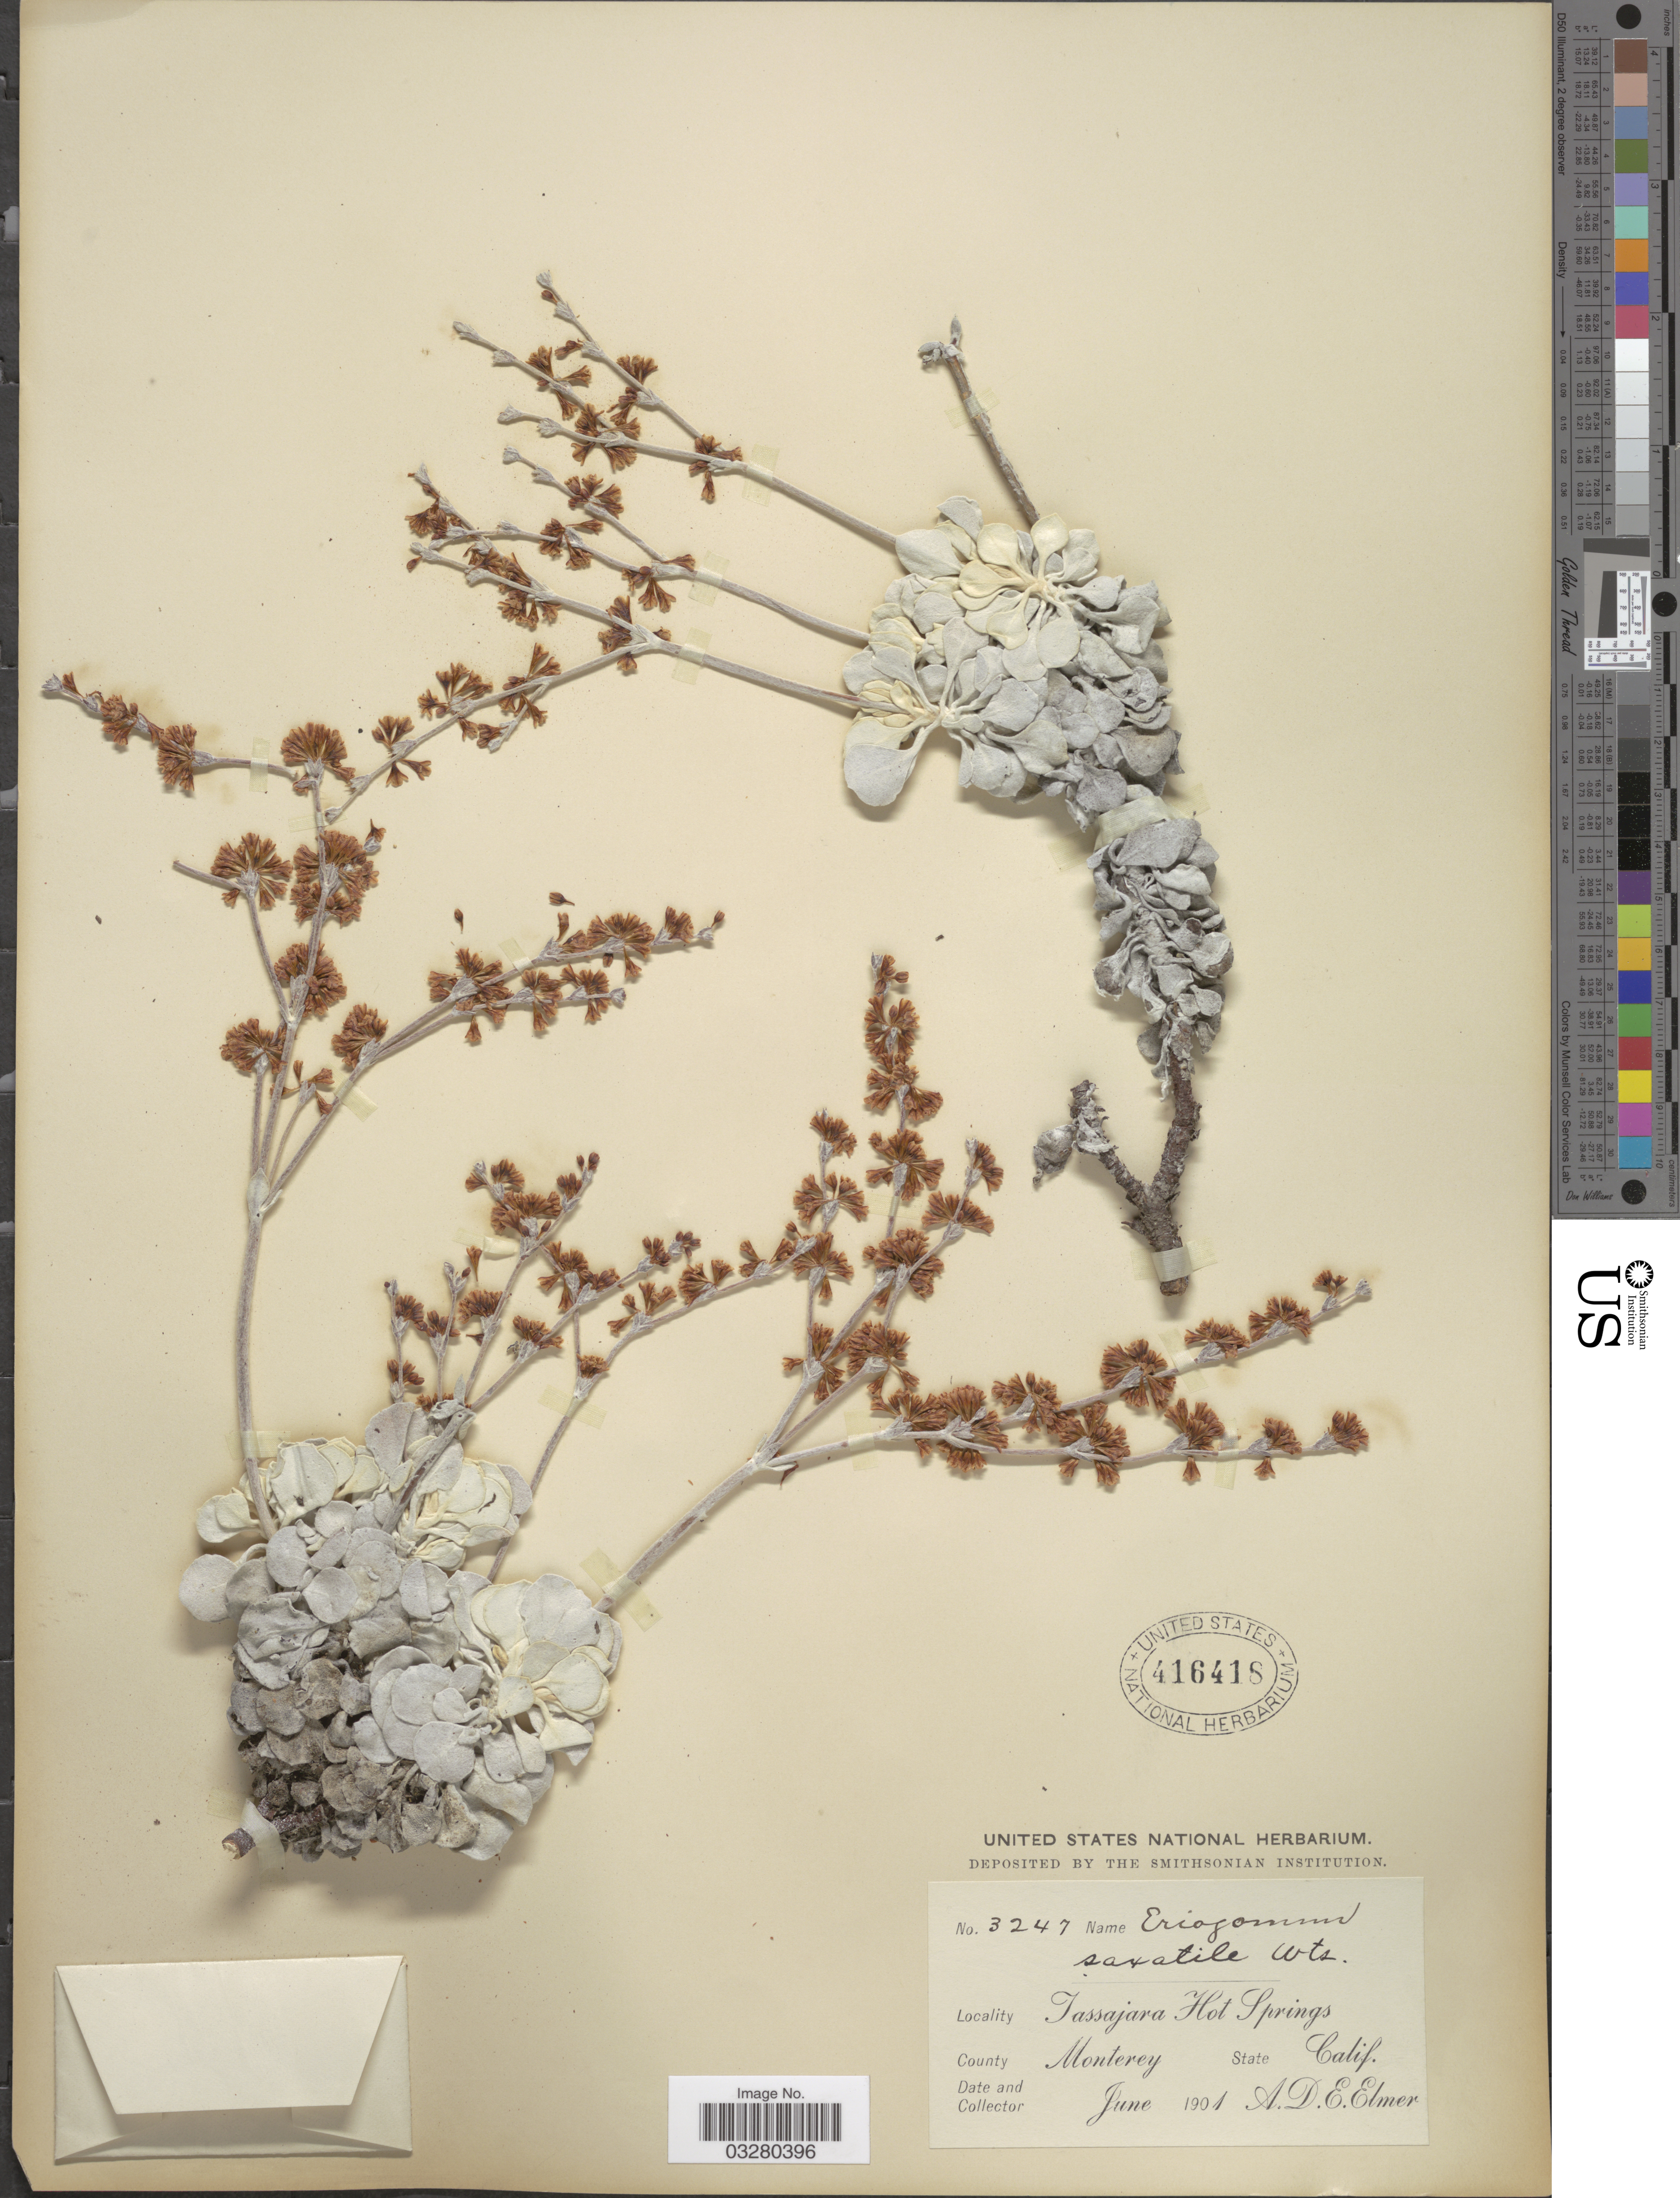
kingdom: Plantae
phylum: Tracheophyta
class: Magnoliopsida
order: Caryophyllales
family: Polygonaceae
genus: Eriogonum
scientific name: Eriogonum saxatile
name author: S. Watson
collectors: A. D. E. Elmer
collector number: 3247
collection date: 1901-06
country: United States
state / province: California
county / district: Monterey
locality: Tassajara Hot Springs. County Monterey.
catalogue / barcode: US 416418